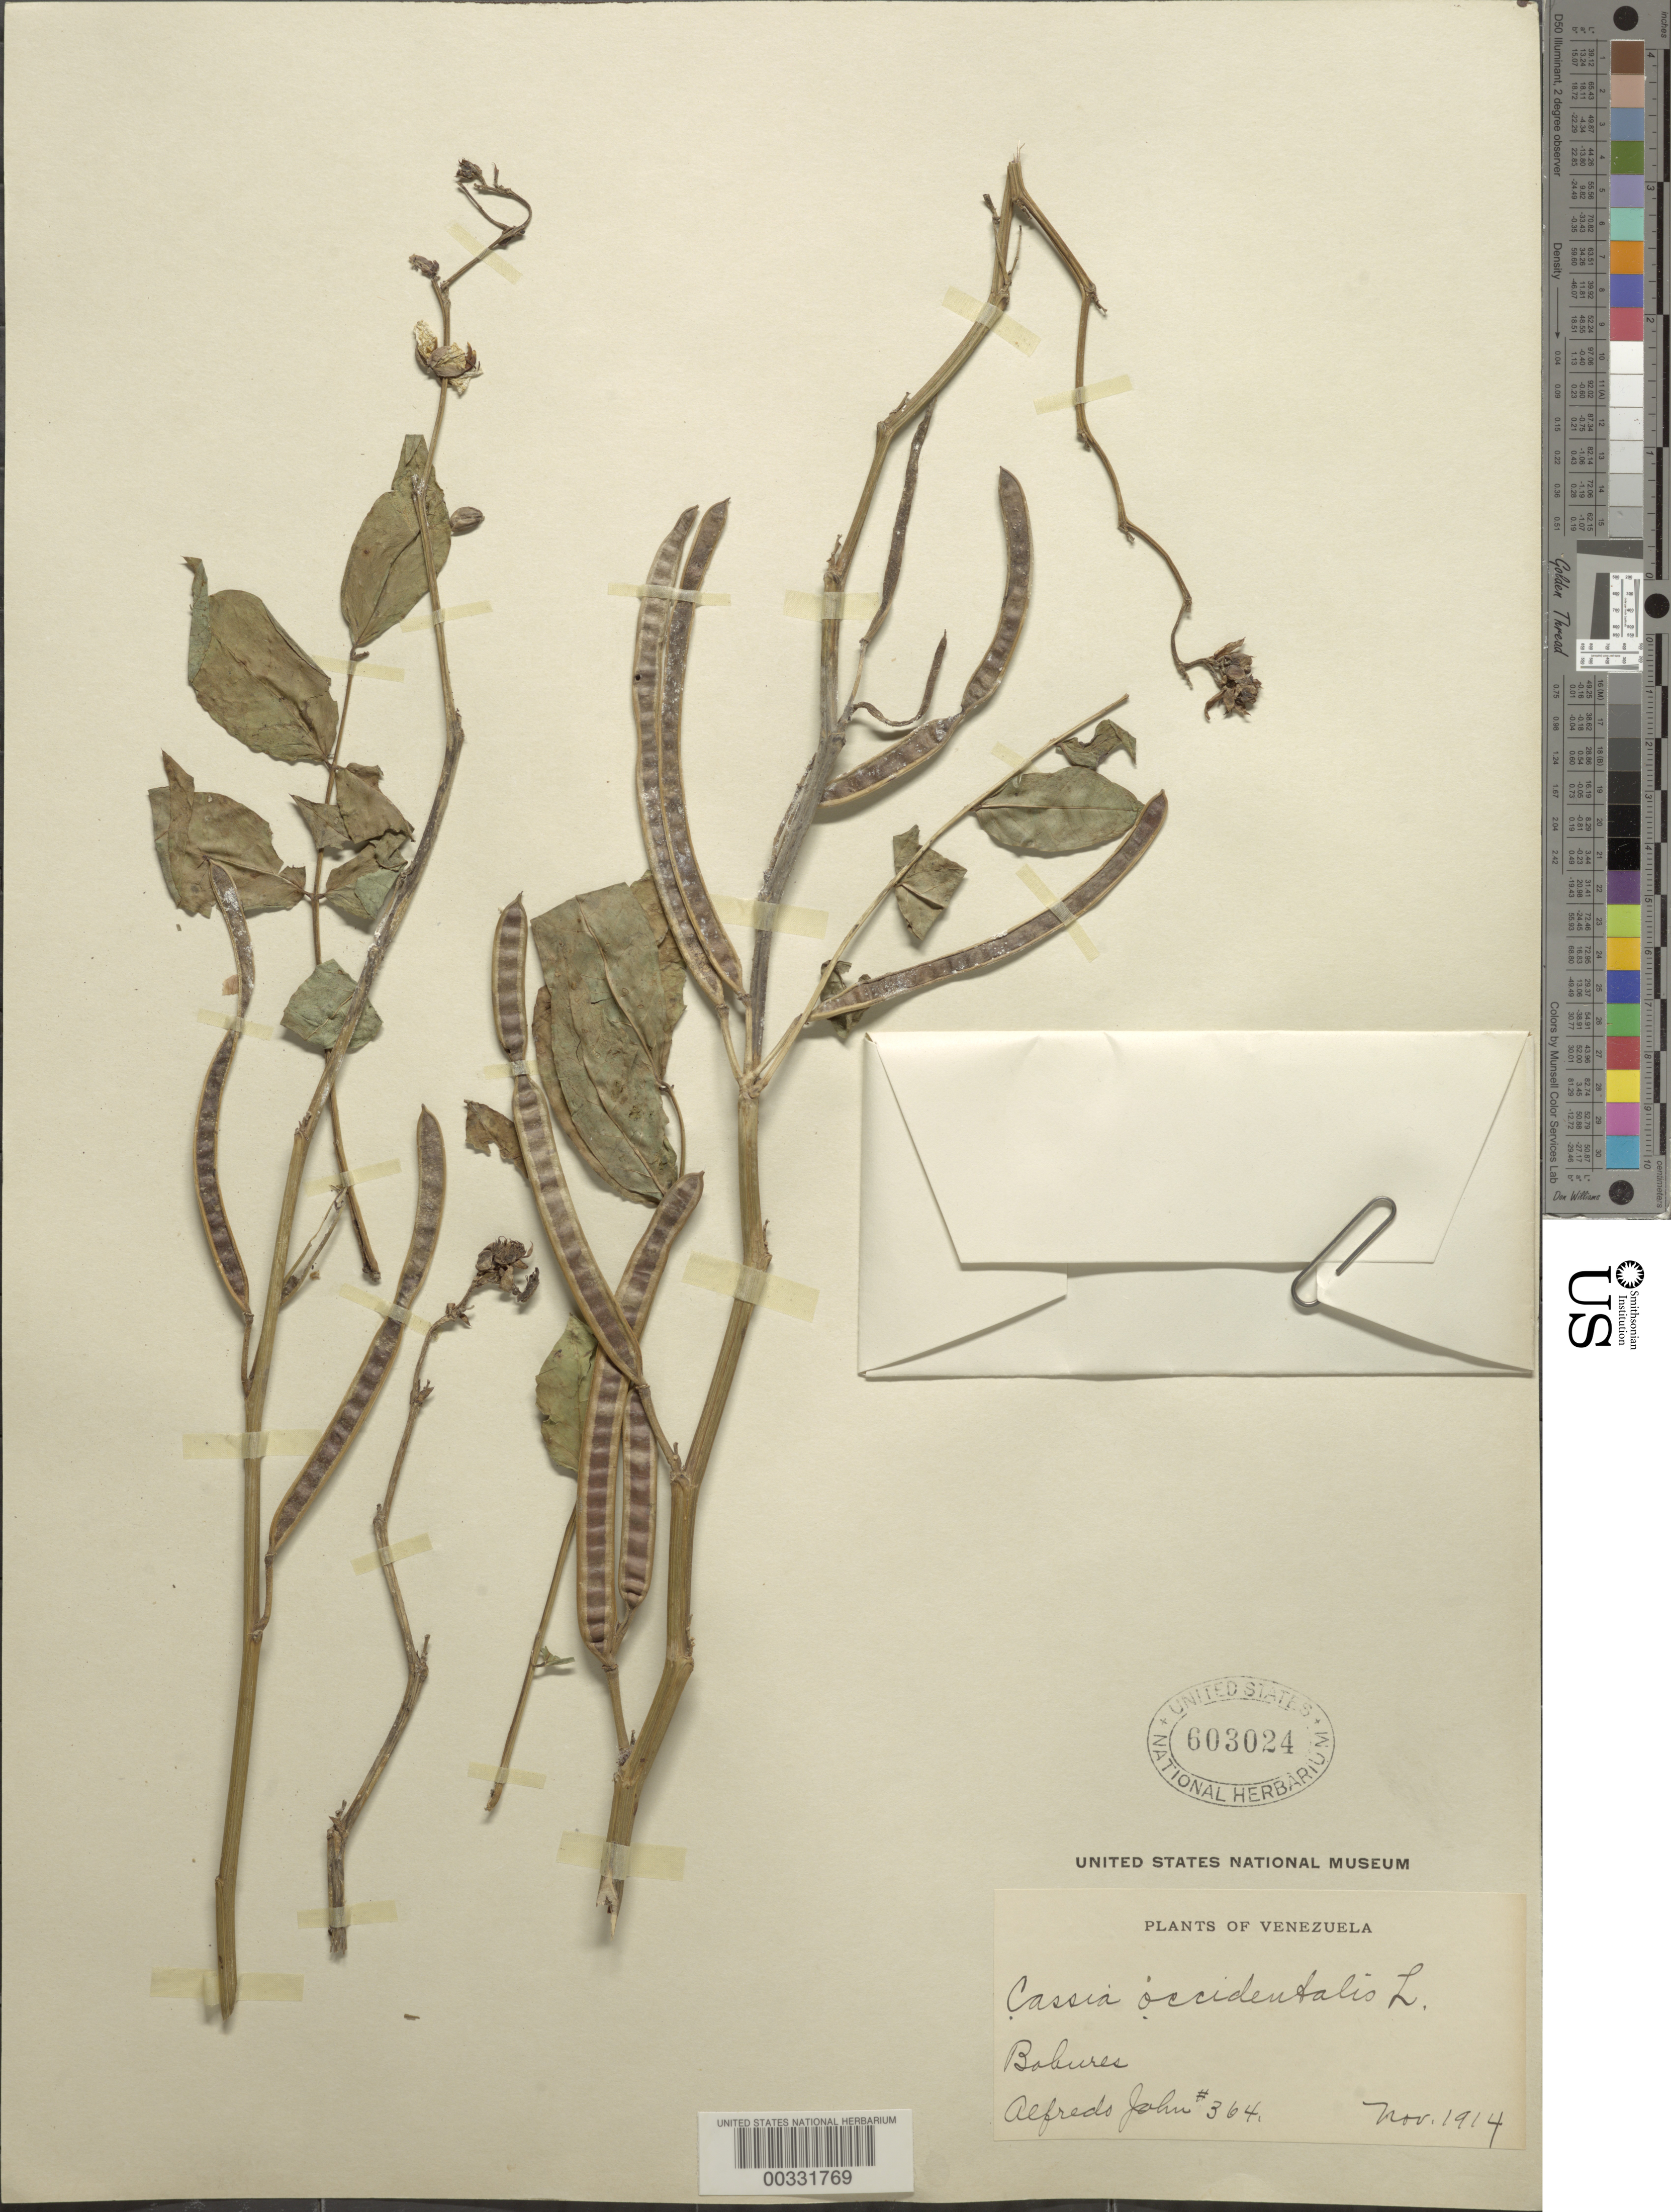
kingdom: Plantae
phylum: Tracheophyta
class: Magnoliopsida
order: Fabales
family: Fabaceae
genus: Senna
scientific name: Senna occidentalis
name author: (L.) Link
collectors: A. Jahn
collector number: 364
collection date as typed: Nov 1914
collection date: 1914-11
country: Venezuela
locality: Bobures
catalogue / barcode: US 603024